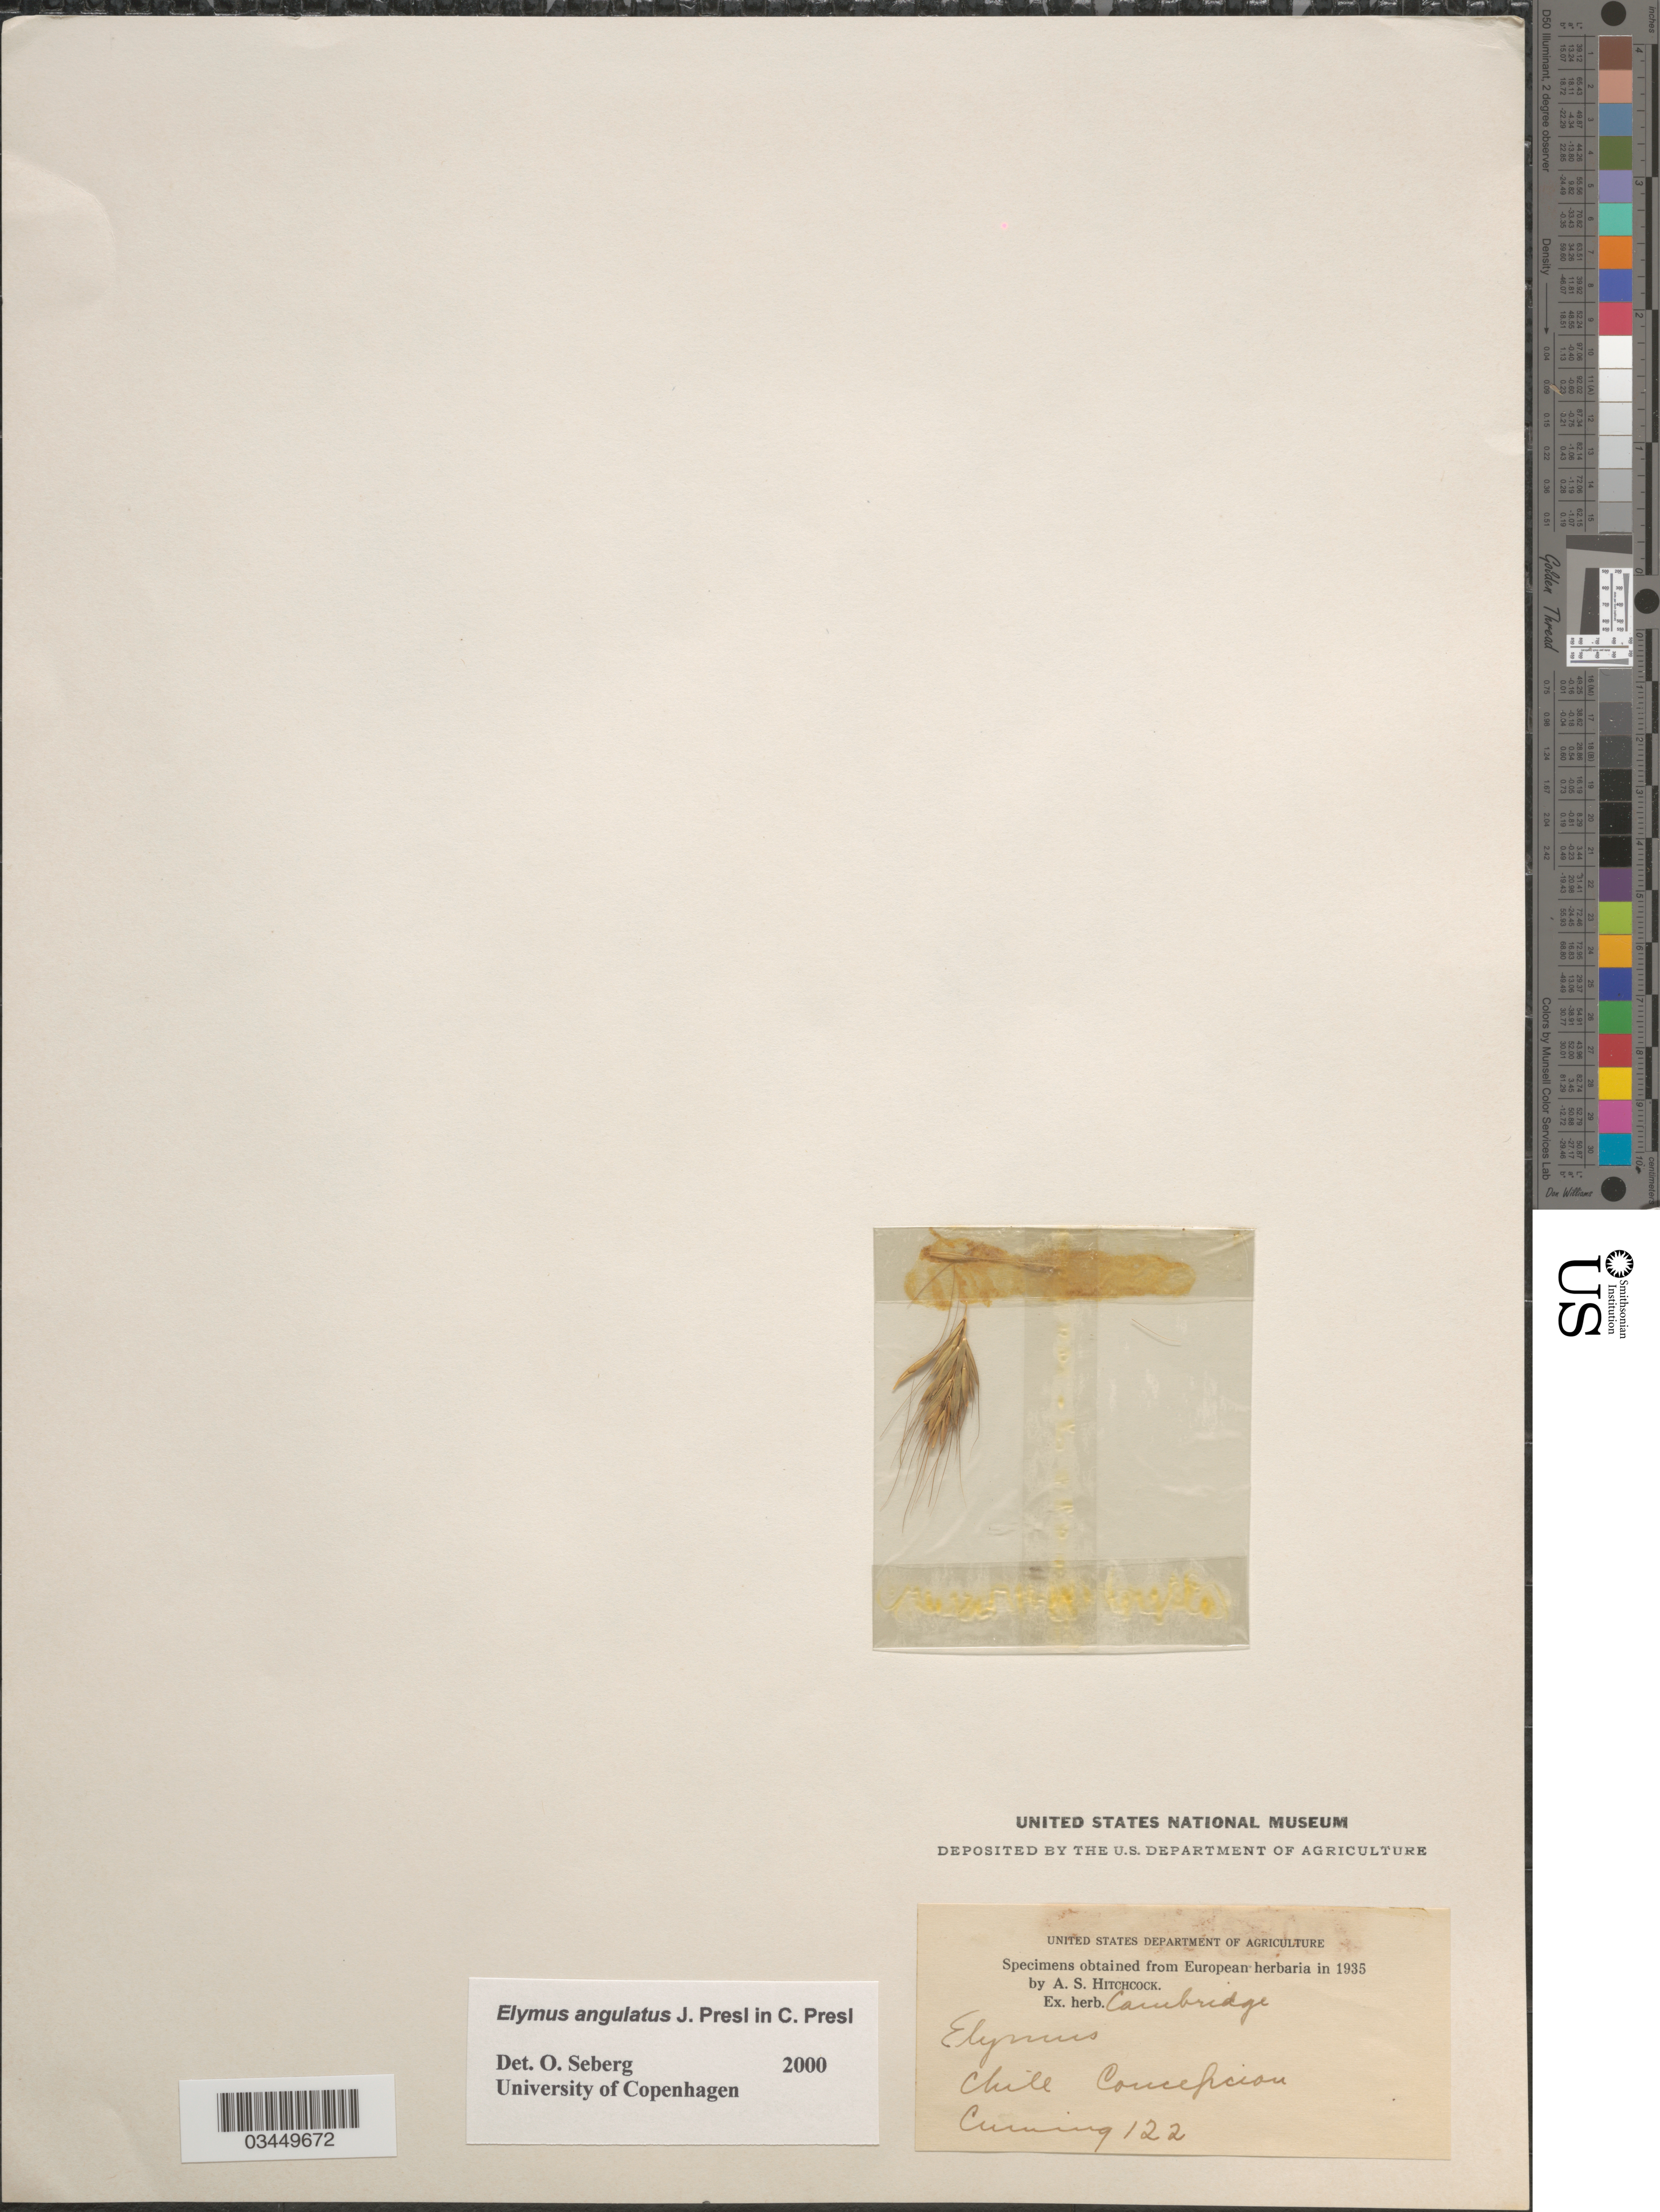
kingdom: Plantae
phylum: Tracheophyta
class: Liliopsida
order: Poales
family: Poaceae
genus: Elymus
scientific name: Elymus angulatus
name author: J. Presl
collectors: -. Cuming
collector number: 122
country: Chile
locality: Concepcion.